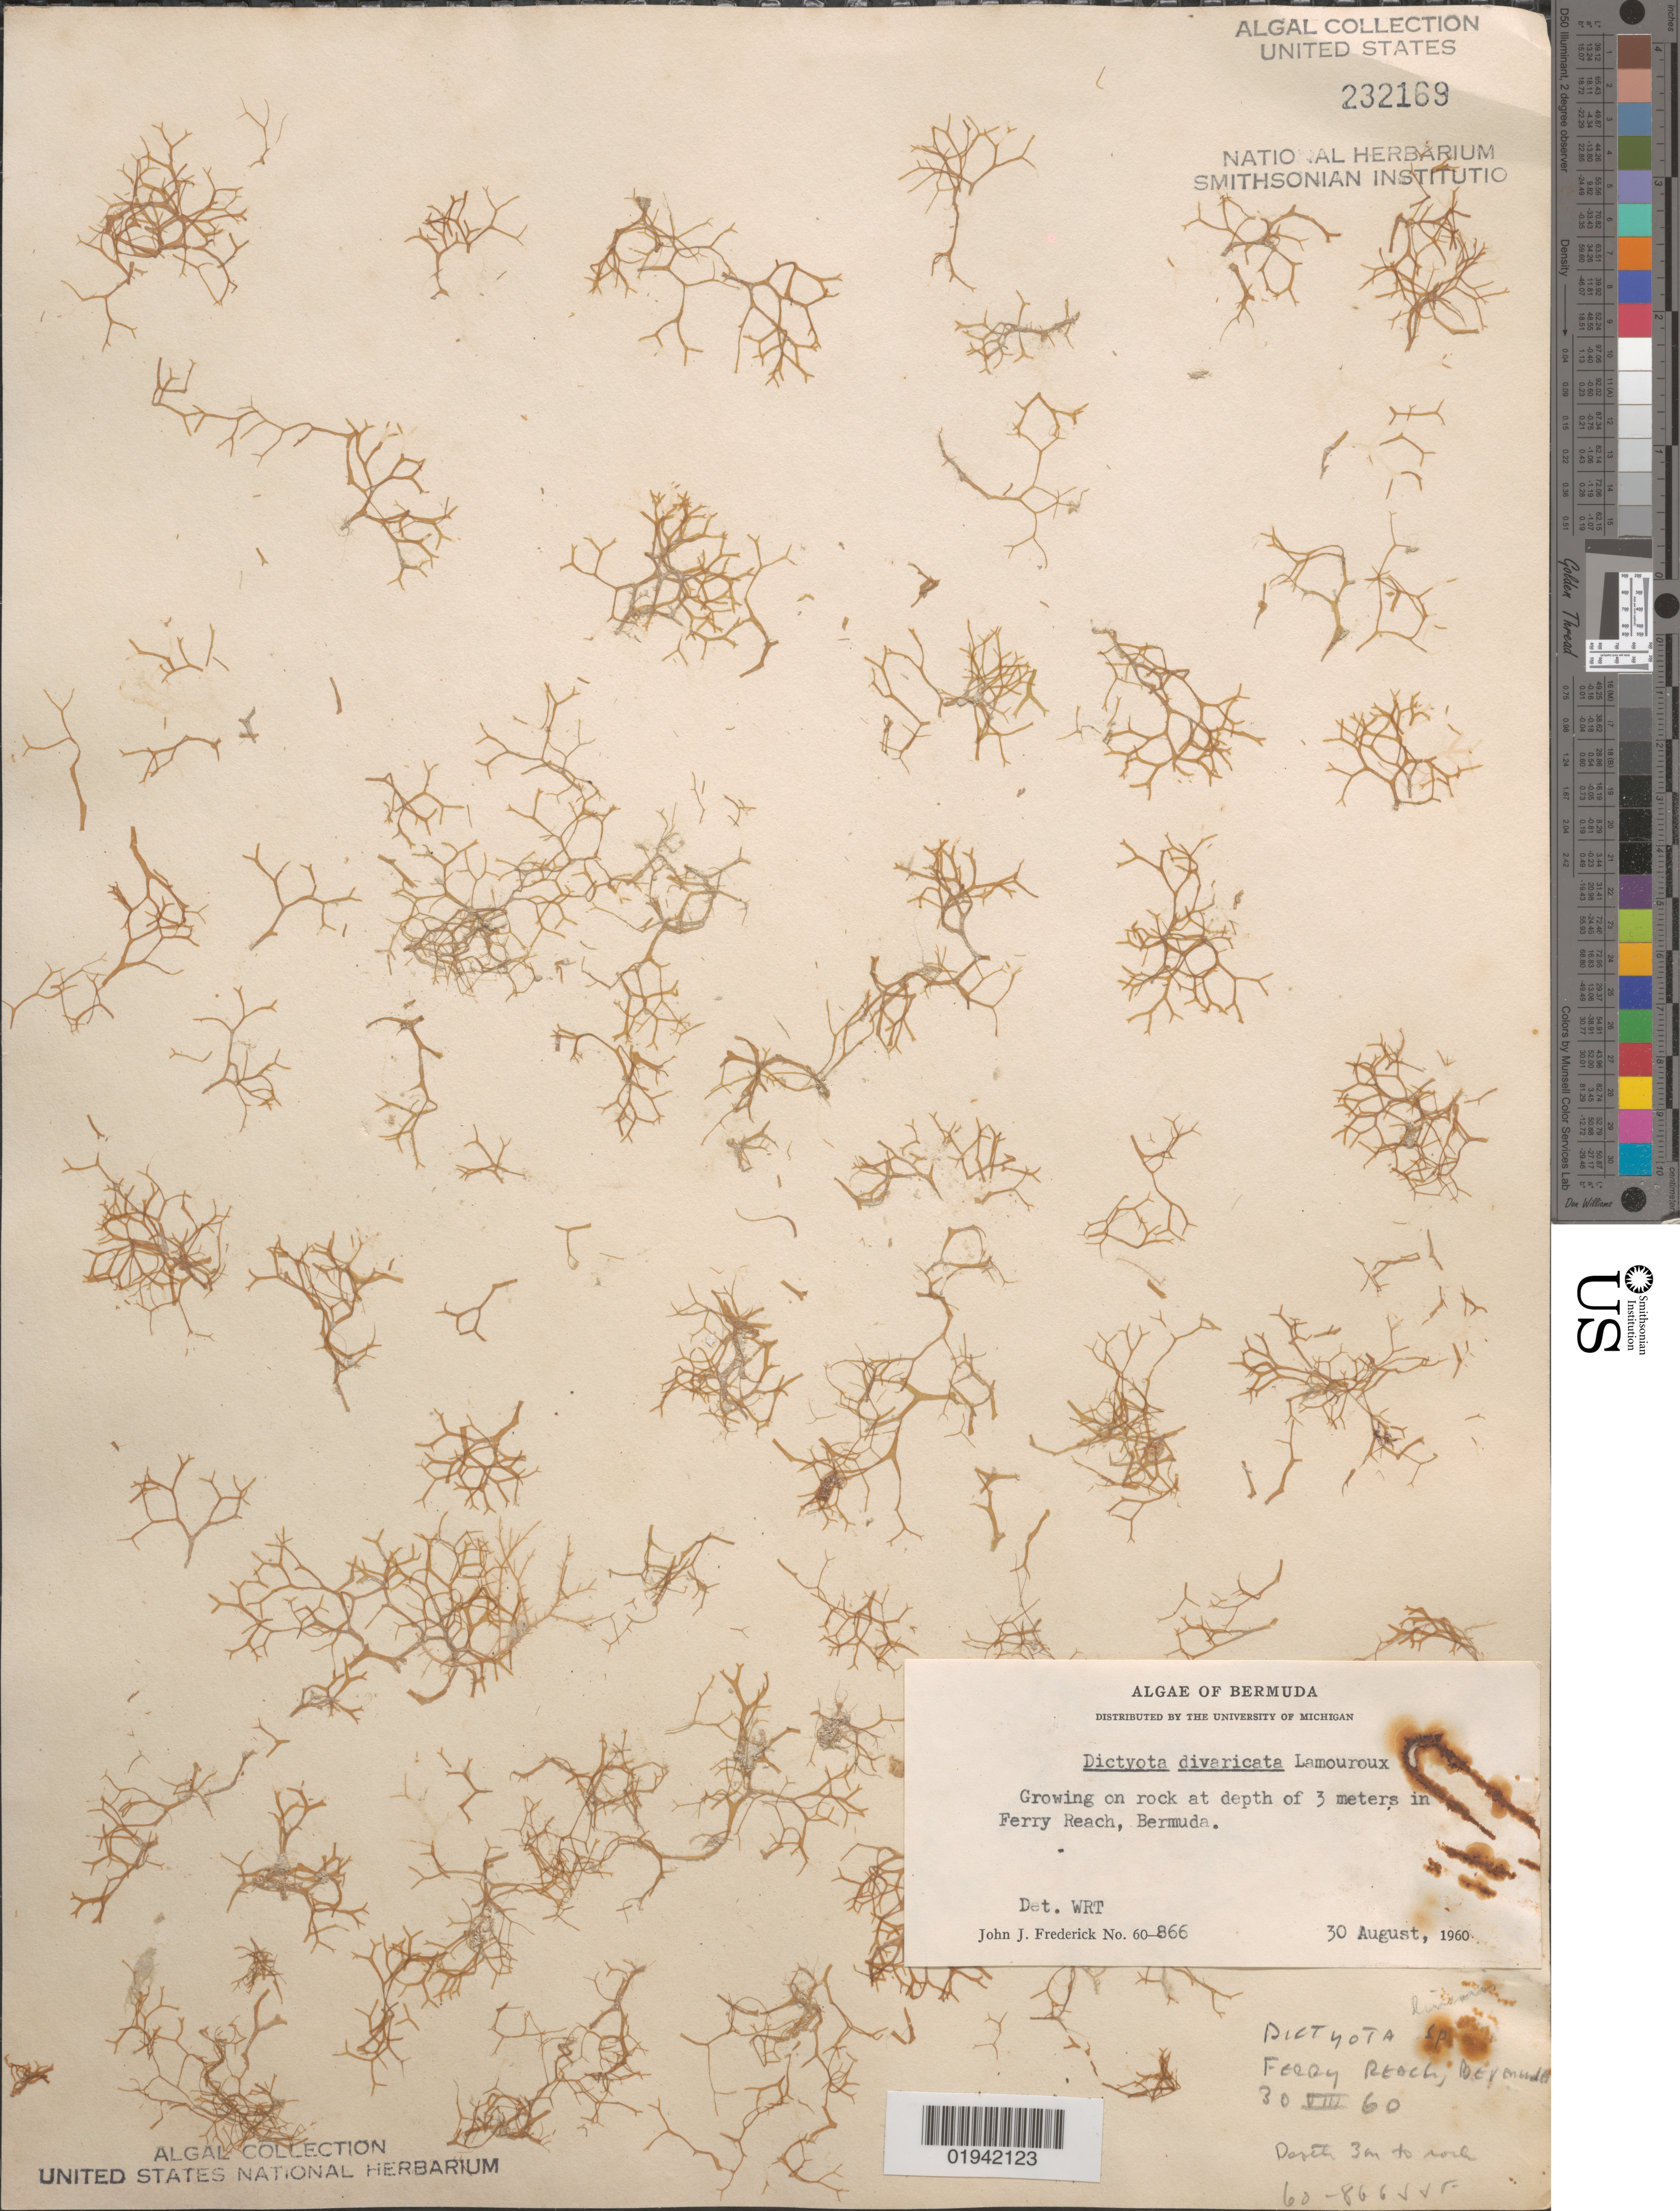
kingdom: Chromista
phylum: Ochrophyta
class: Phaeophyceae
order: Dictyotales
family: Dictyotaceae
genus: Dictyota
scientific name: Dictyota divaricata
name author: J.V.Lamouroux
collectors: J. Frederick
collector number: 60-866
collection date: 1960-08-30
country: Bermuda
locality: Growing on rock at depth of 3 meters in Ferry Reach.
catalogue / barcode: US 232169